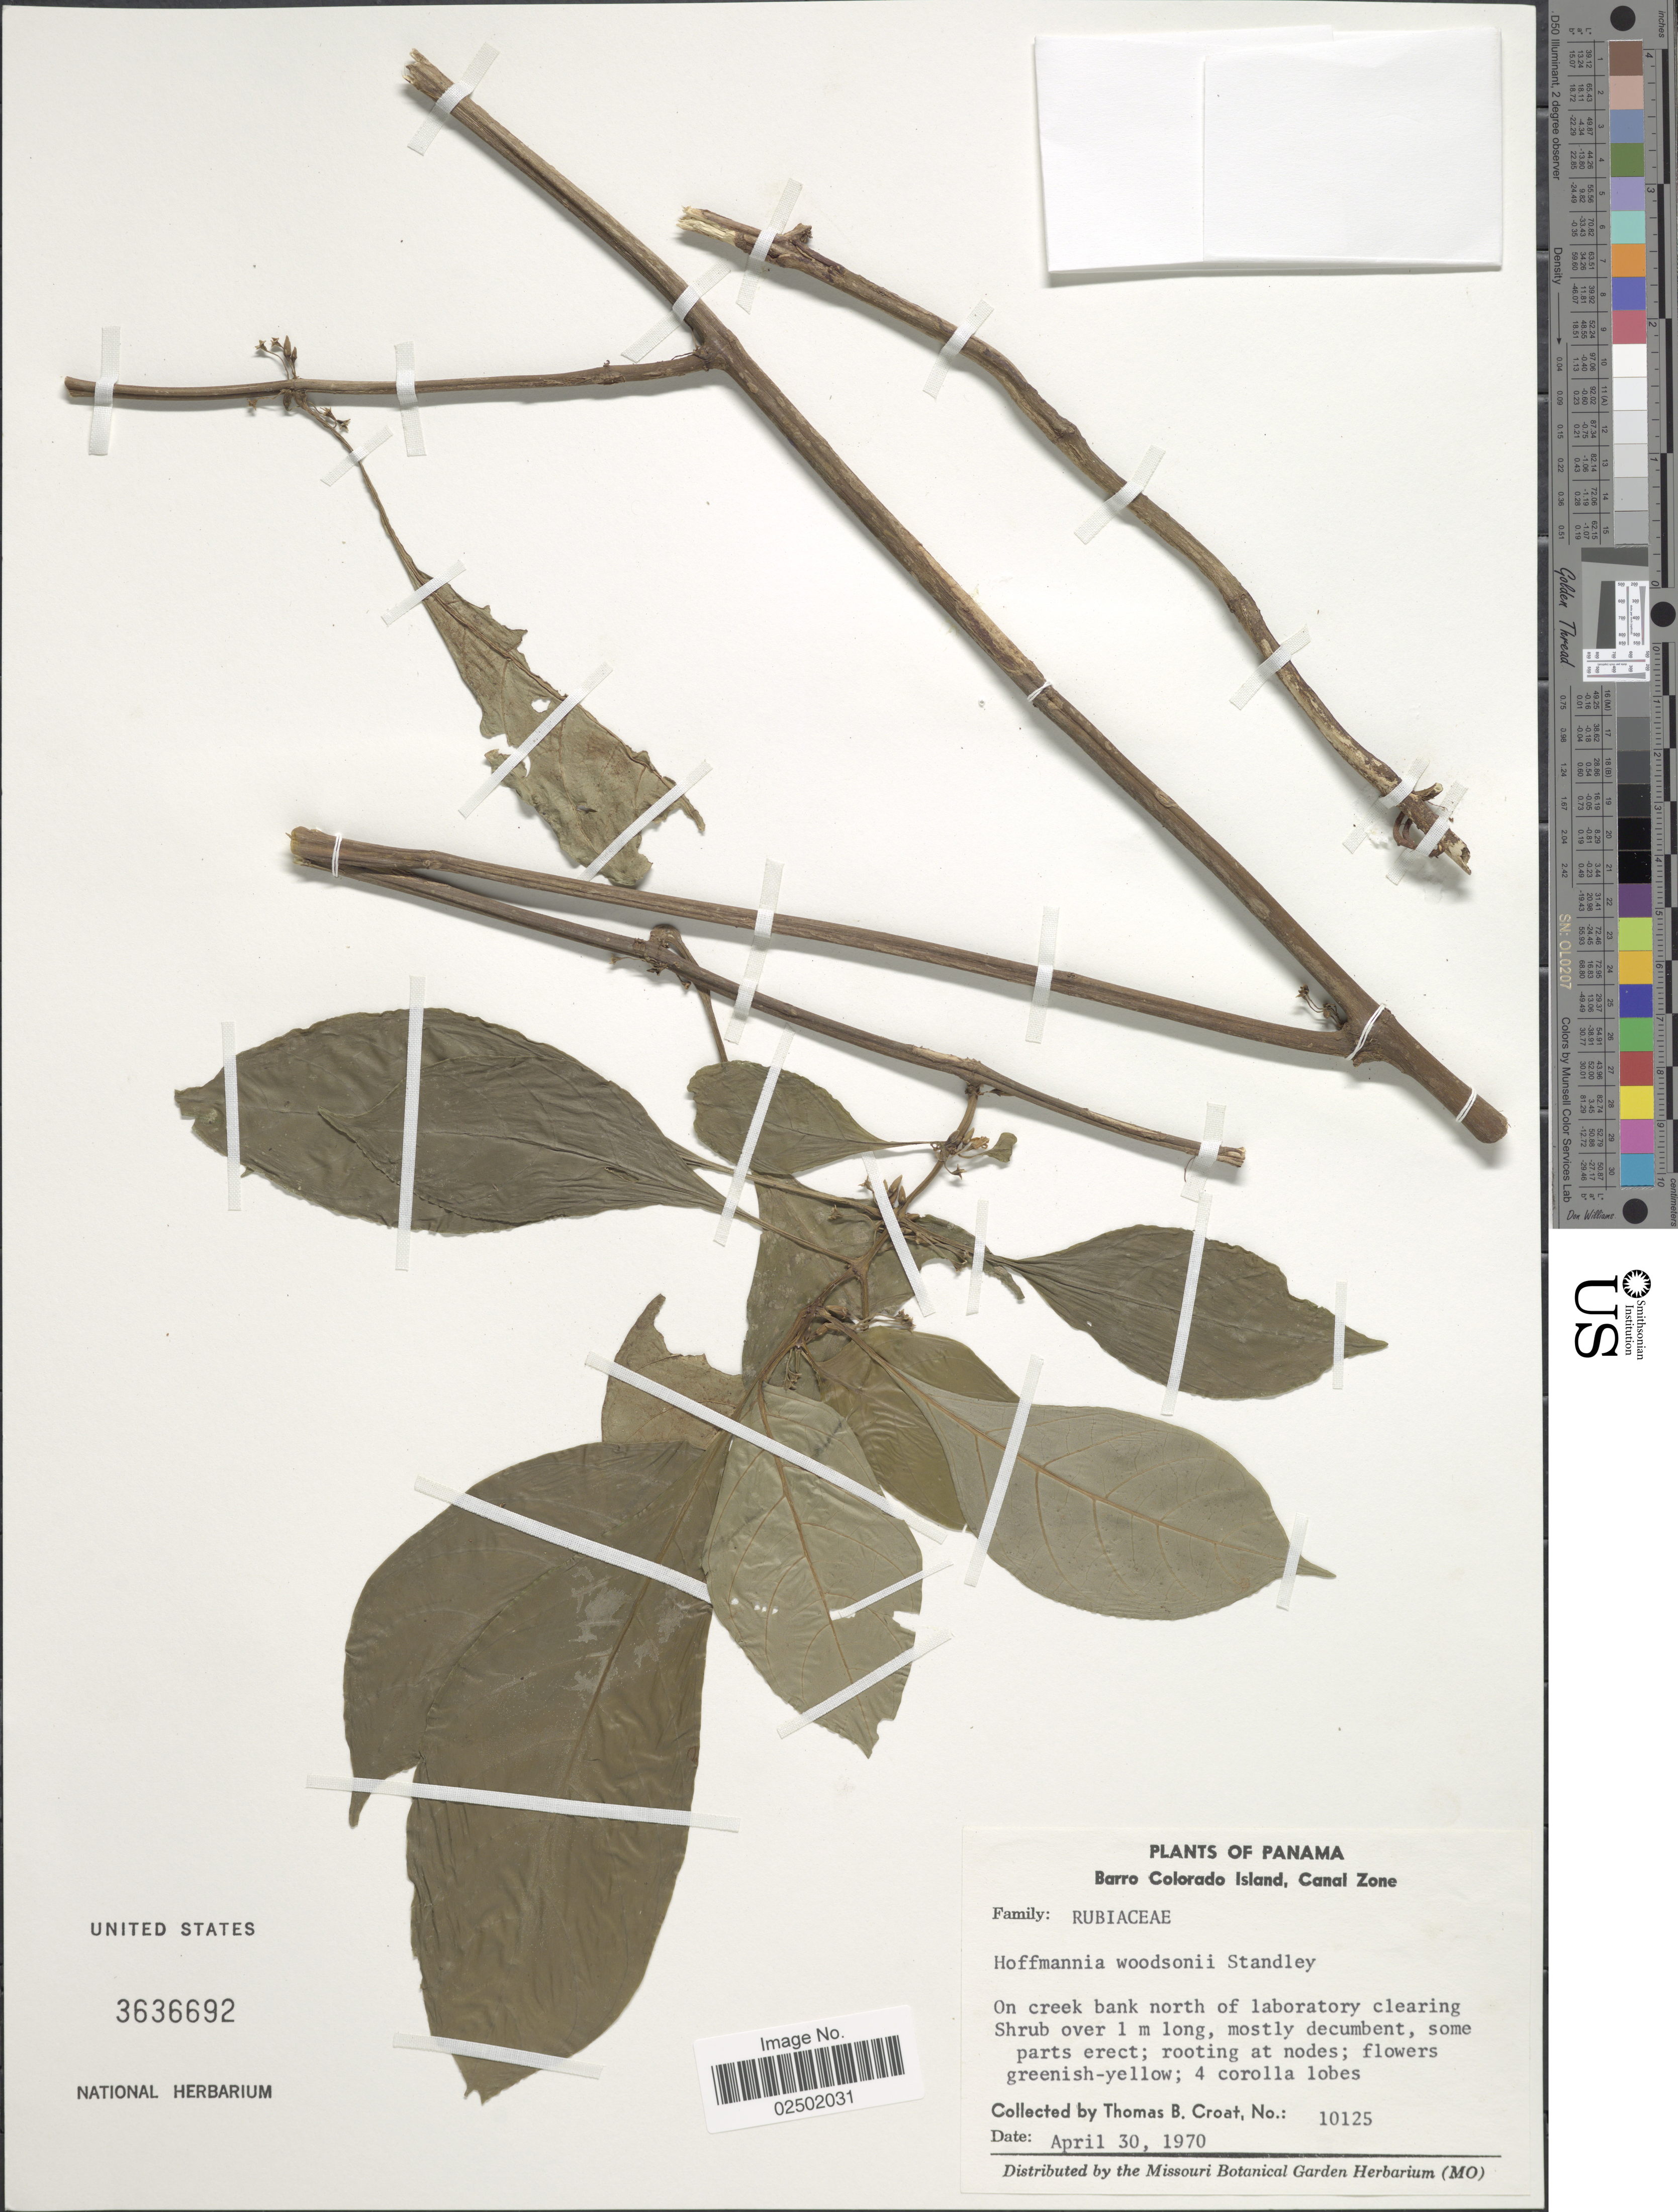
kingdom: Plantae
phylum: Tracheophyta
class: Magnoliopsida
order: Gentianales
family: Rubiaceae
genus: Hoffmannia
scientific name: Hoffmannia woodsonii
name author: Standl.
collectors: T. B. Croat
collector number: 10125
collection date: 1970-04-30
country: Panama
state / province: Panamá Oeste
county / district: Canal Zone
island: Barro Colorado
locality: Barro Colorado Island, Canal Zone.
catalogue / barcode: US 3636692